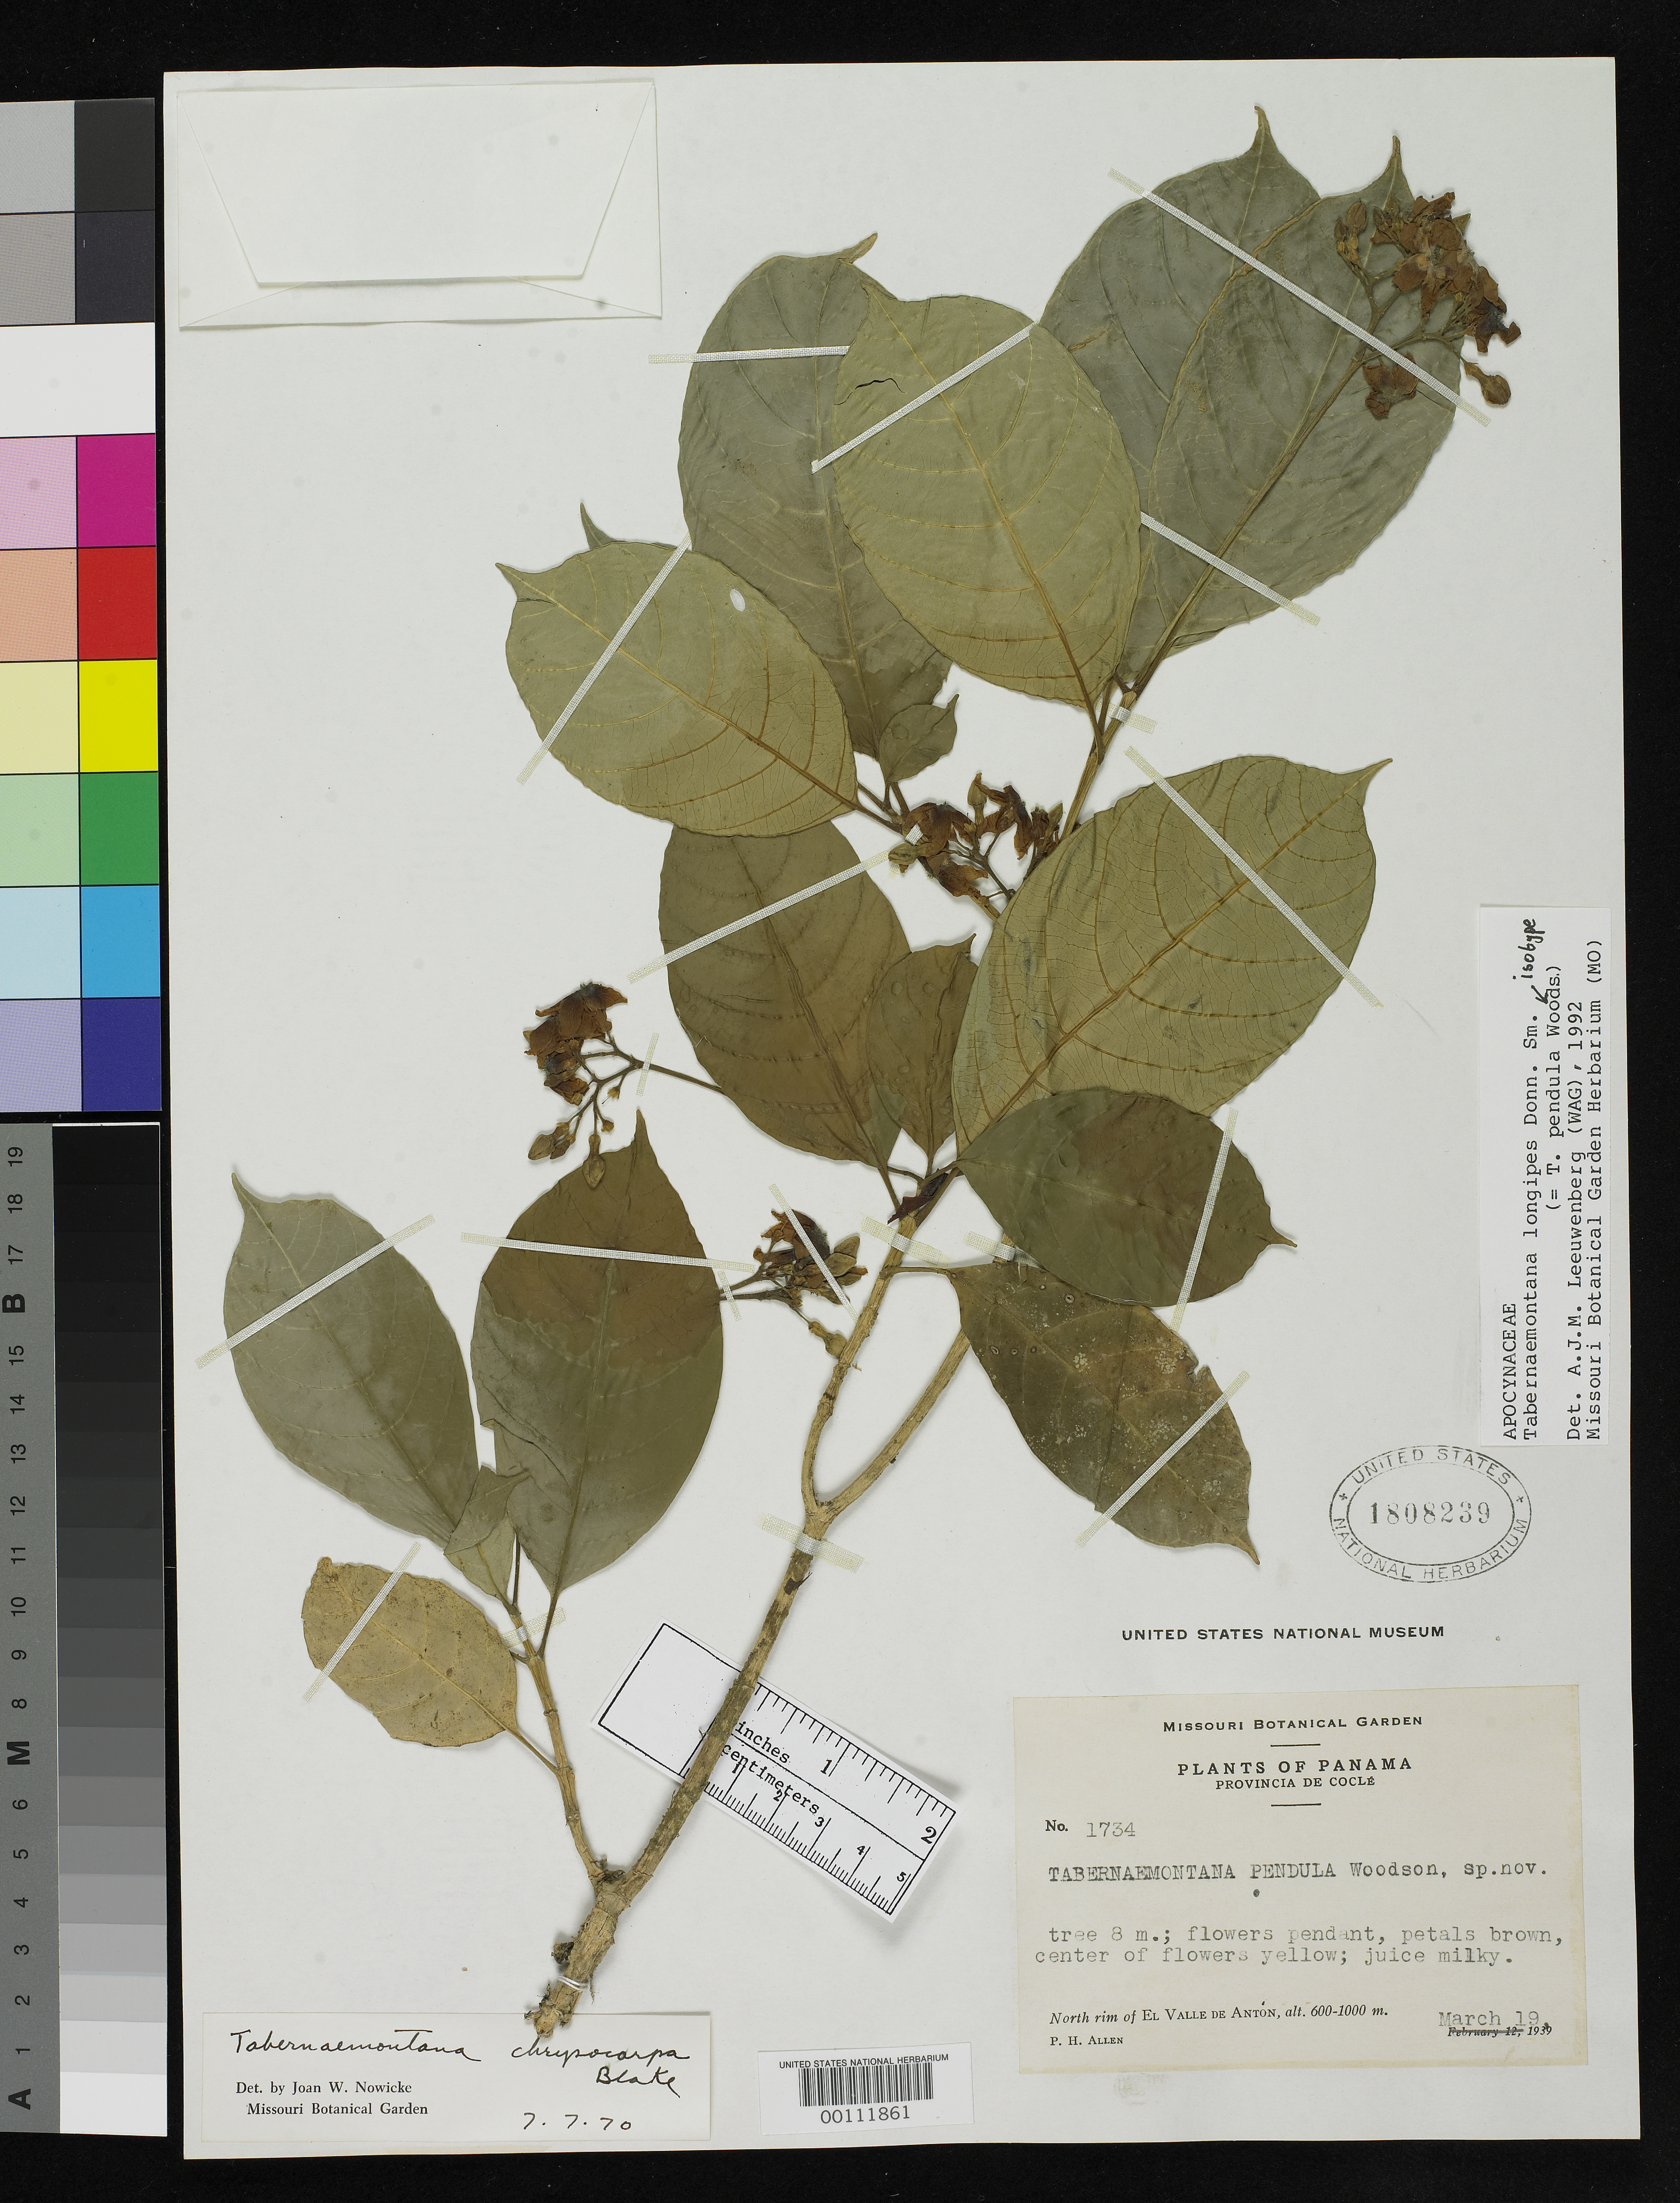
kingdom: Plantae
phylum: Tracheophyta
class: Magnoliopsida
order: Gentianales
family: Apocynaceae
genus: Tabernaemontana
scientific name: Tabernaemontana pendula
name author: Woodson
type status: Isotype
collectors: P. H. Allen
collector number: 1734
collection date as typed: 19 Mar 1939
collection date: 1939-03-19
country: Panama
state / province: Coclé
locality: North rim of el Valle De Anton.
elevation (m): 600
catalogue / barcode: US 1808239